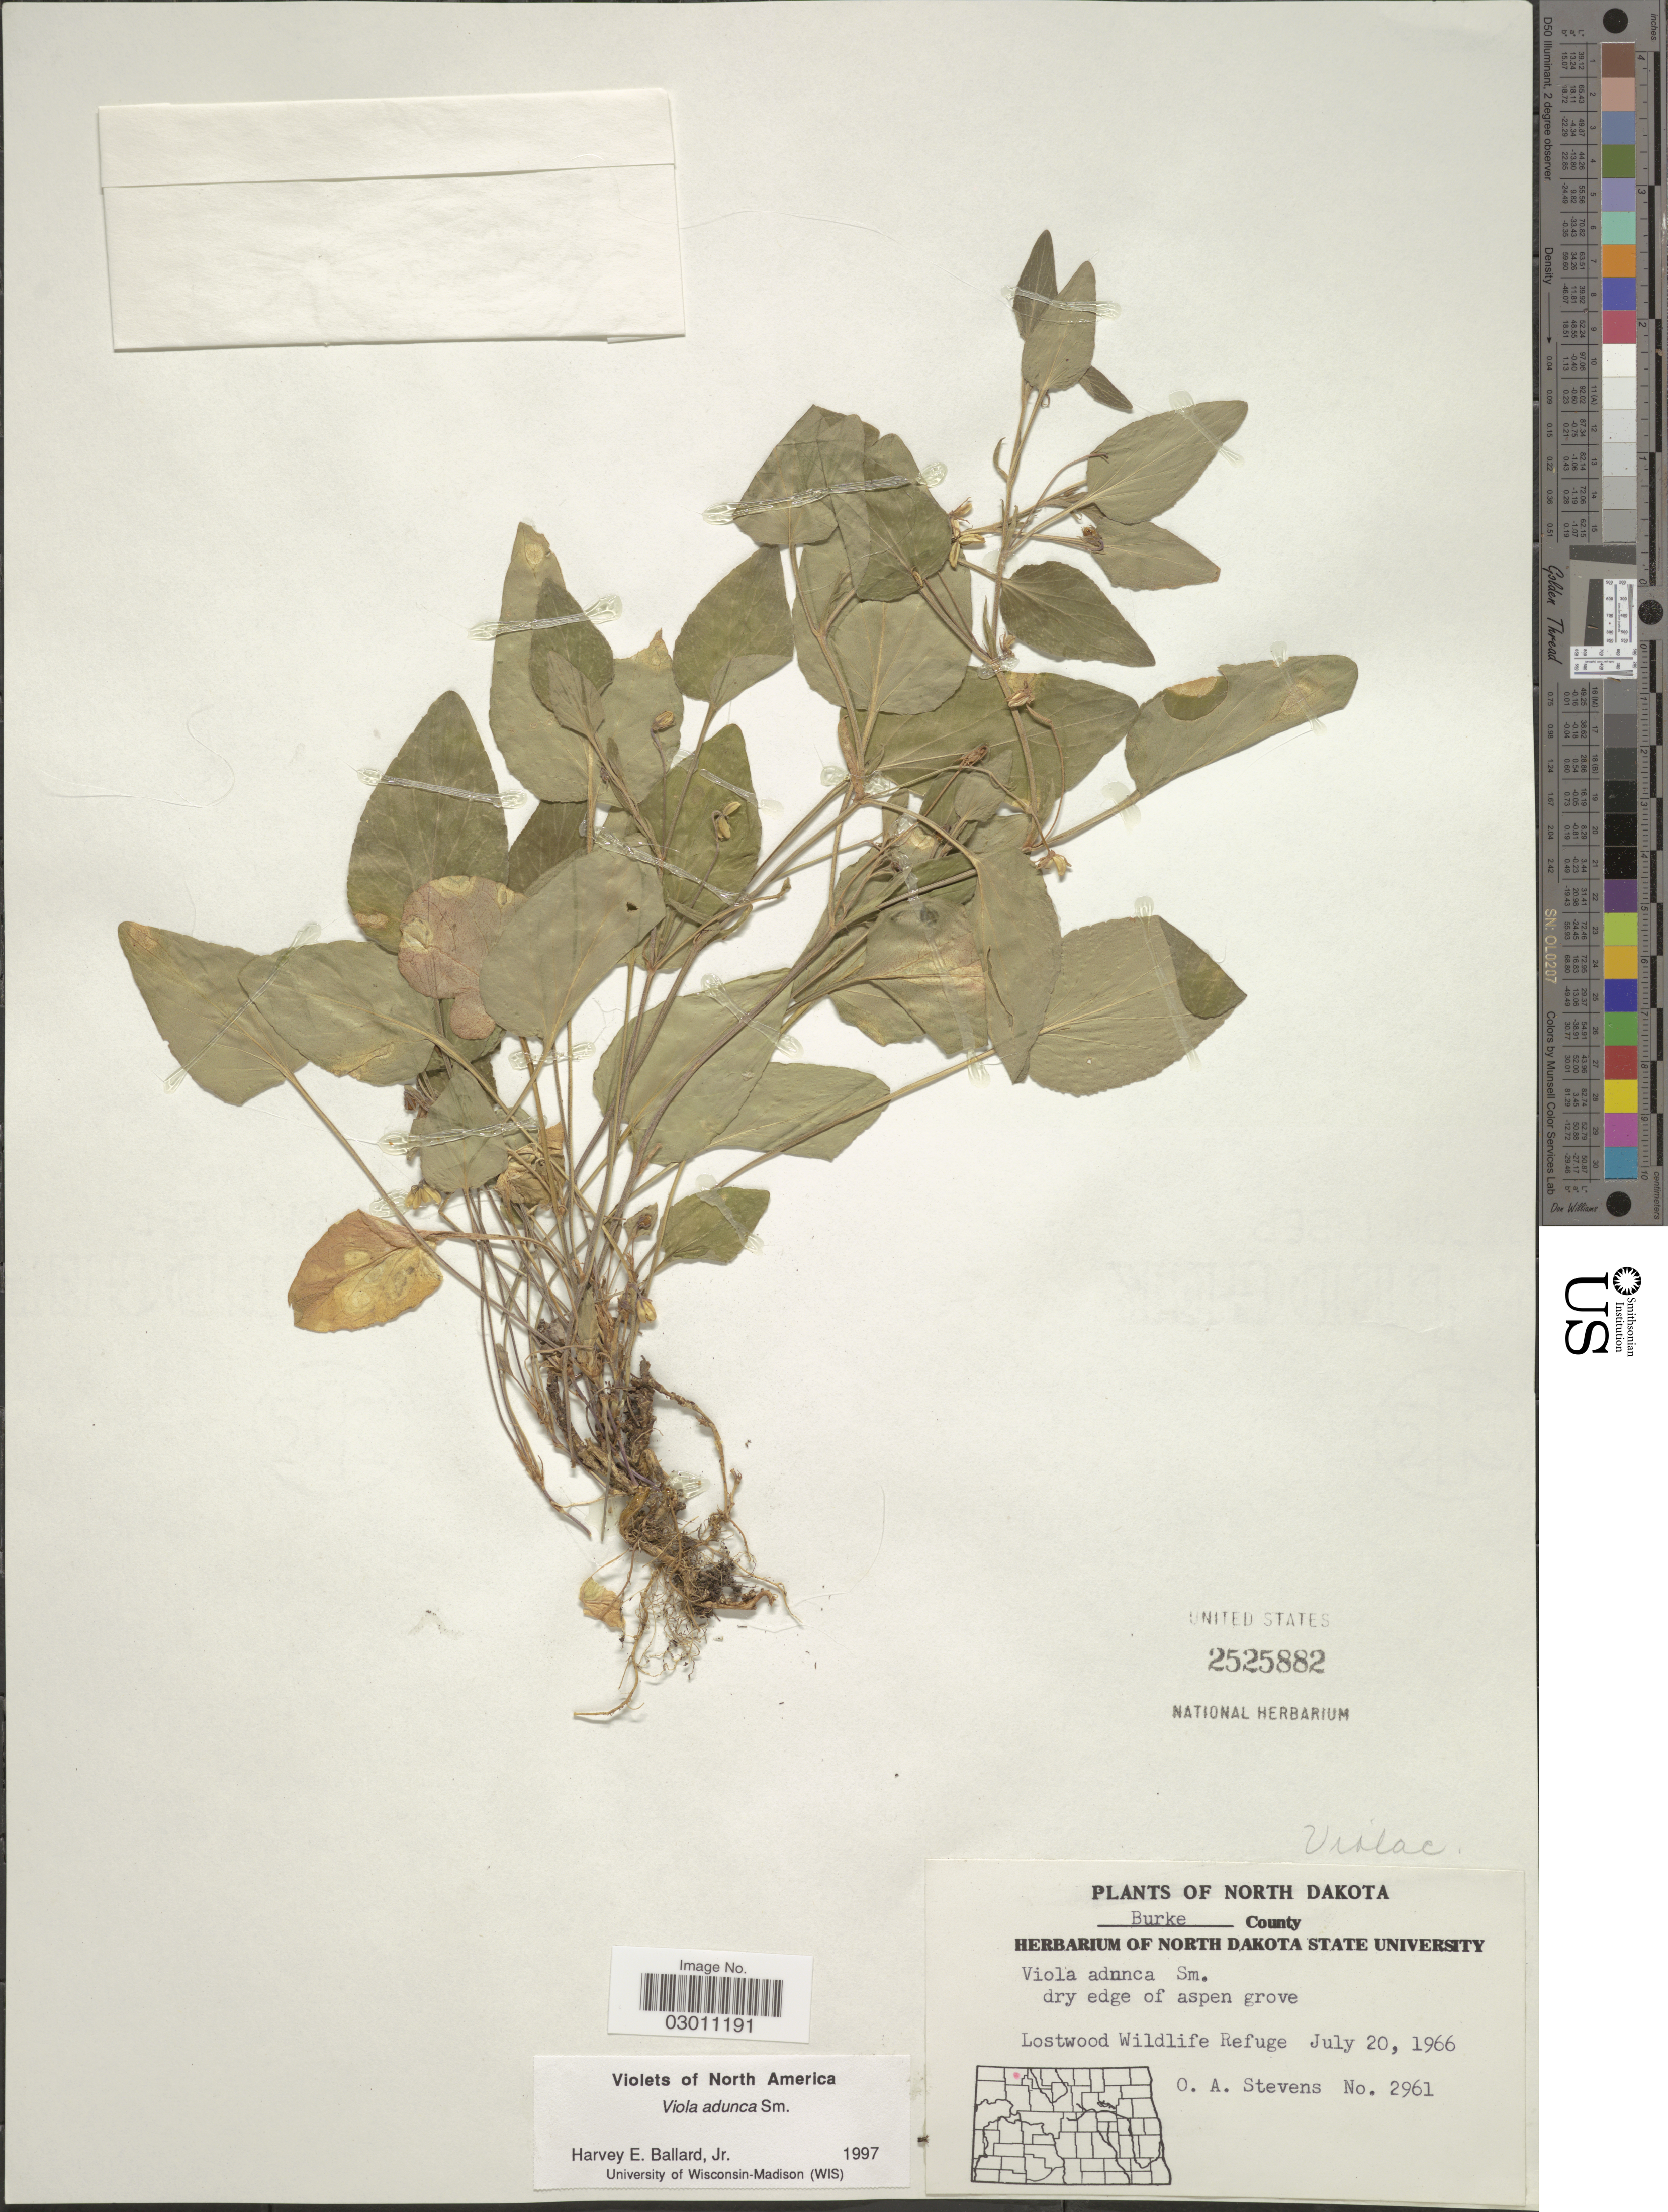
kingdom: Plantae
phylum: Tracheophyta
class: Magnoliopsida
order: Malpighiales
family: Violaceae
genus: Viola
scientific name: Viola adunca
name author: Sm.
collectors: O. A. Stevens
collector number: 2961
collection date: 1966-07-20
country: United States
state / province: North Dakota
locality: Burke County. Lostwood Wildlife Refuge.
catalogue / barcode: US 2525882